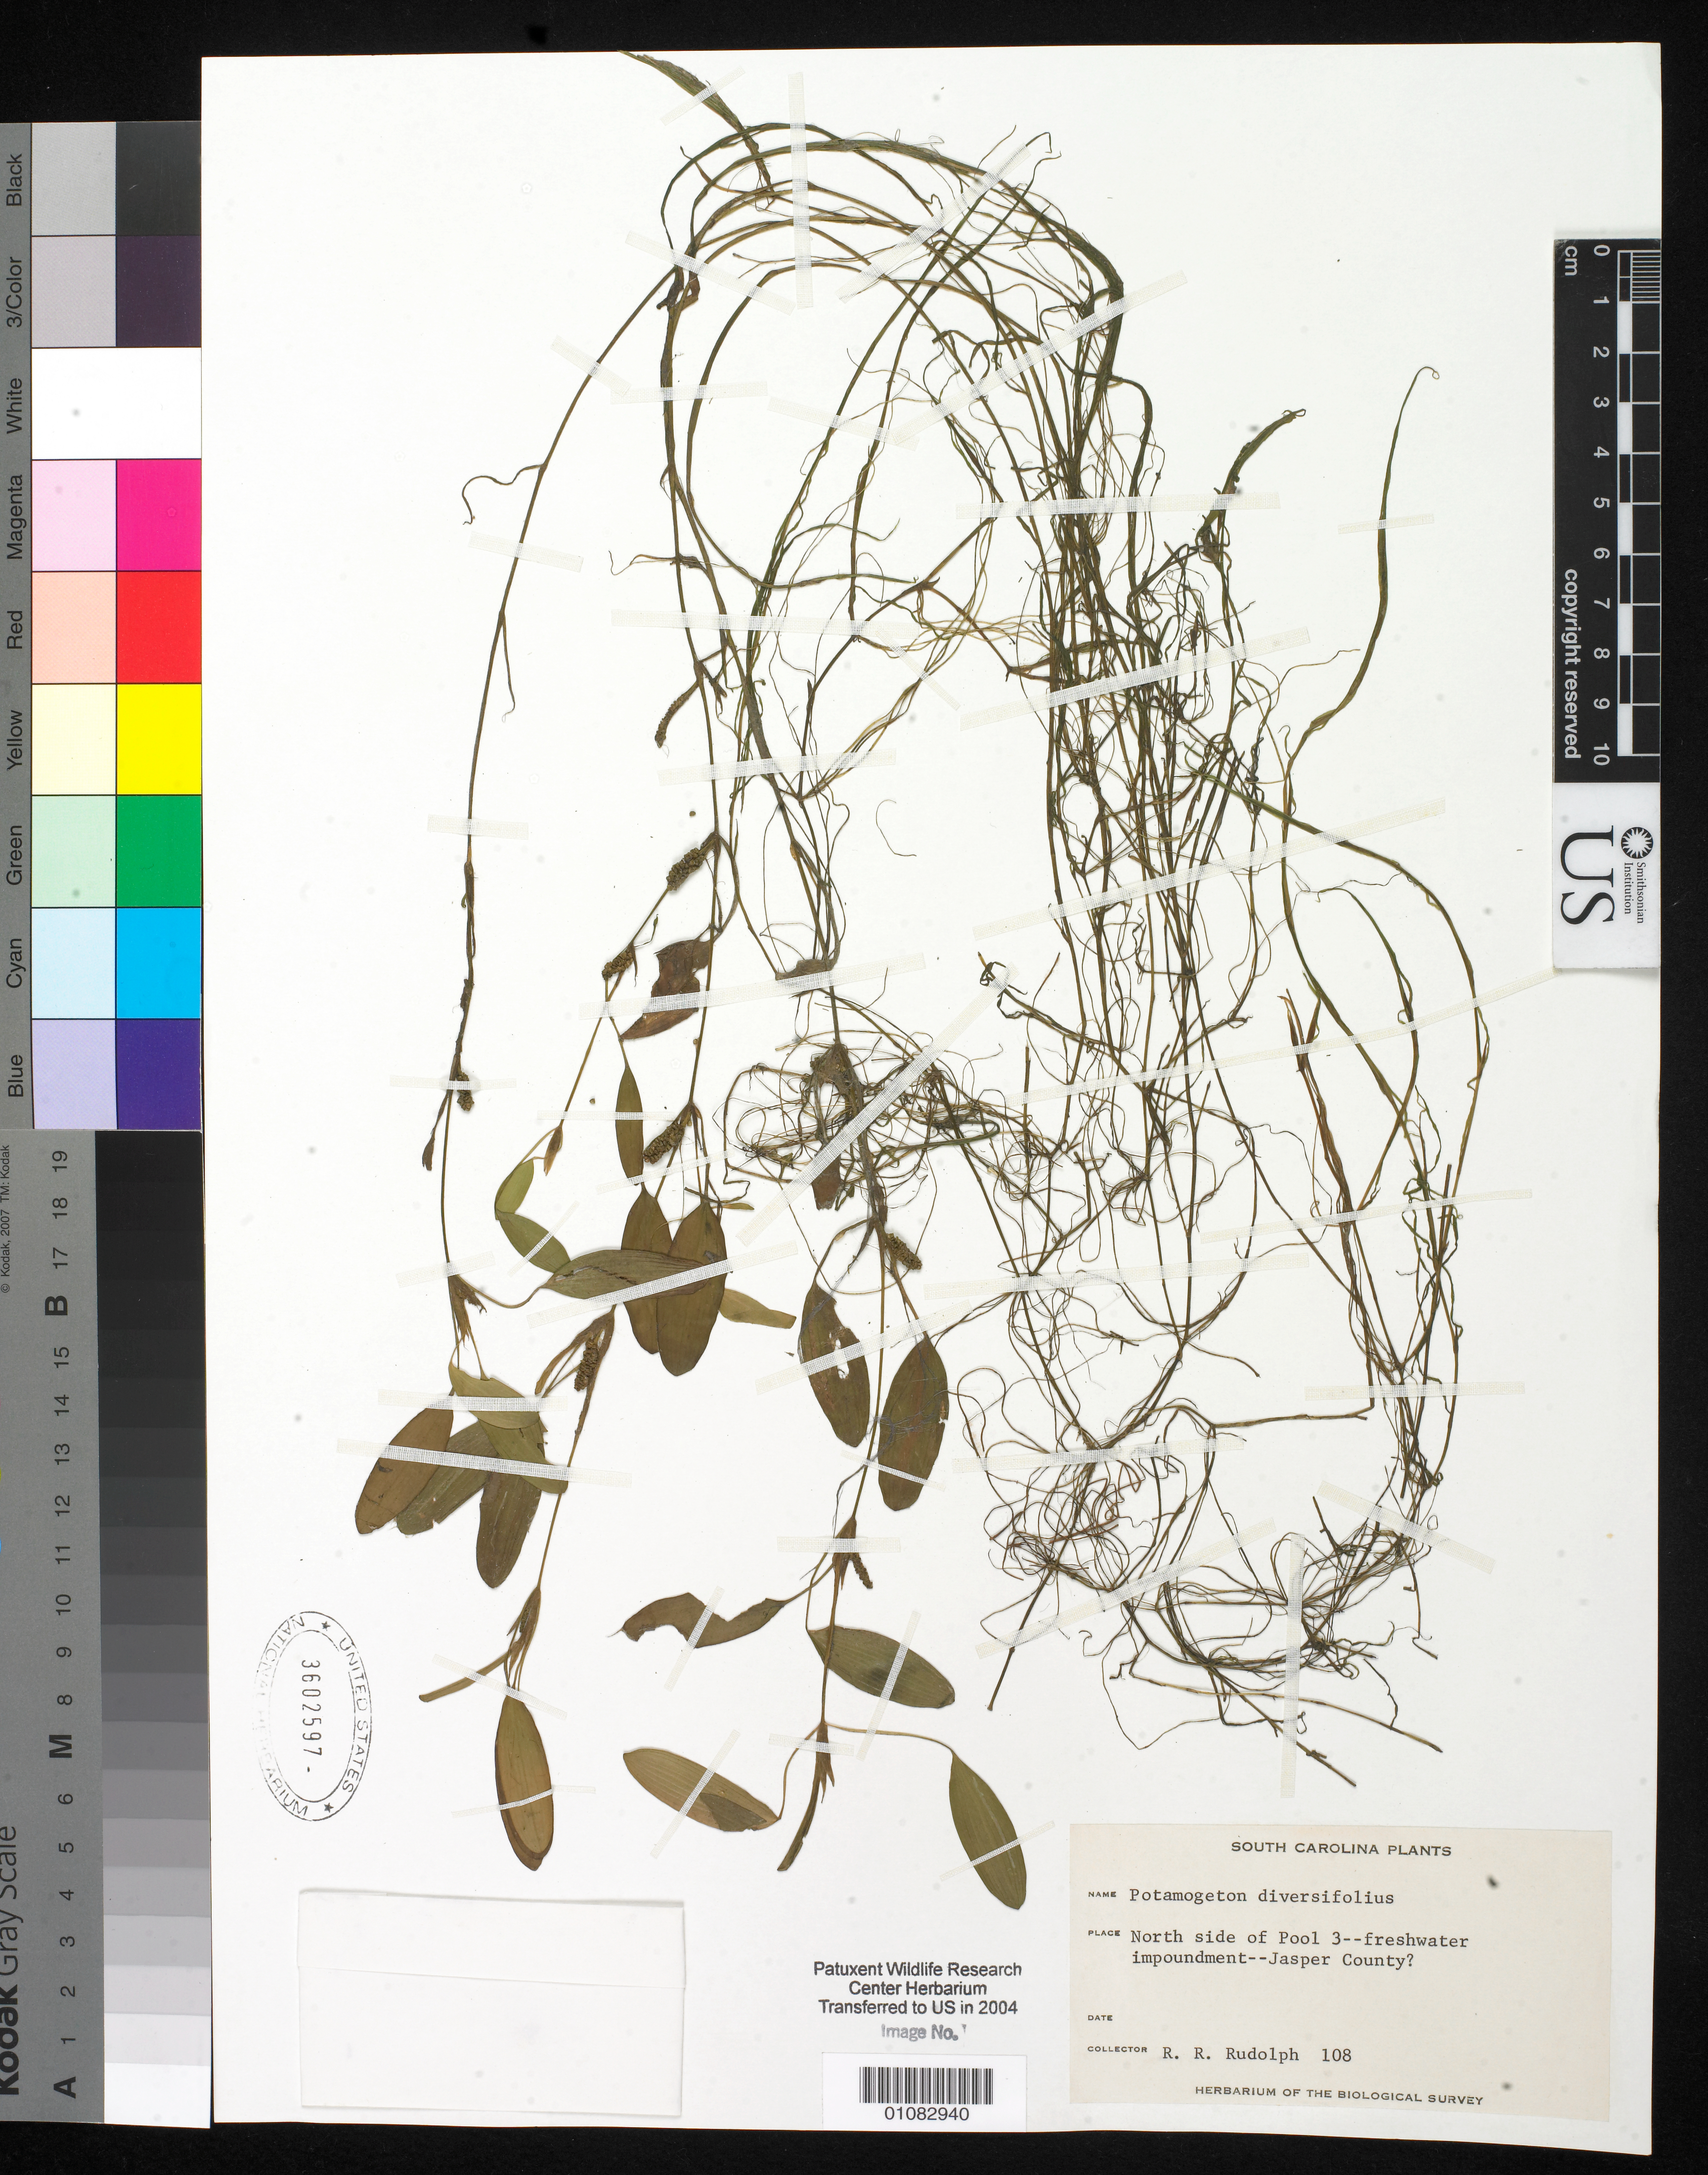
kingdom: Plantae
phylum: Tracheophyta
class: Liliopsida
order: Alismatales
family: Potamogetonaceae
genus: Potamogeton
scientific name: Potamogeton diversifolius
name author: Raf.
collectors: R. Rudolph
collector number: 108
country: United States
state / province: South Carolina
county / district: Jasper County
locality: N side of Pool 3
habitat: Freshwater impoundment.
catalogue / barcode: US 3602597